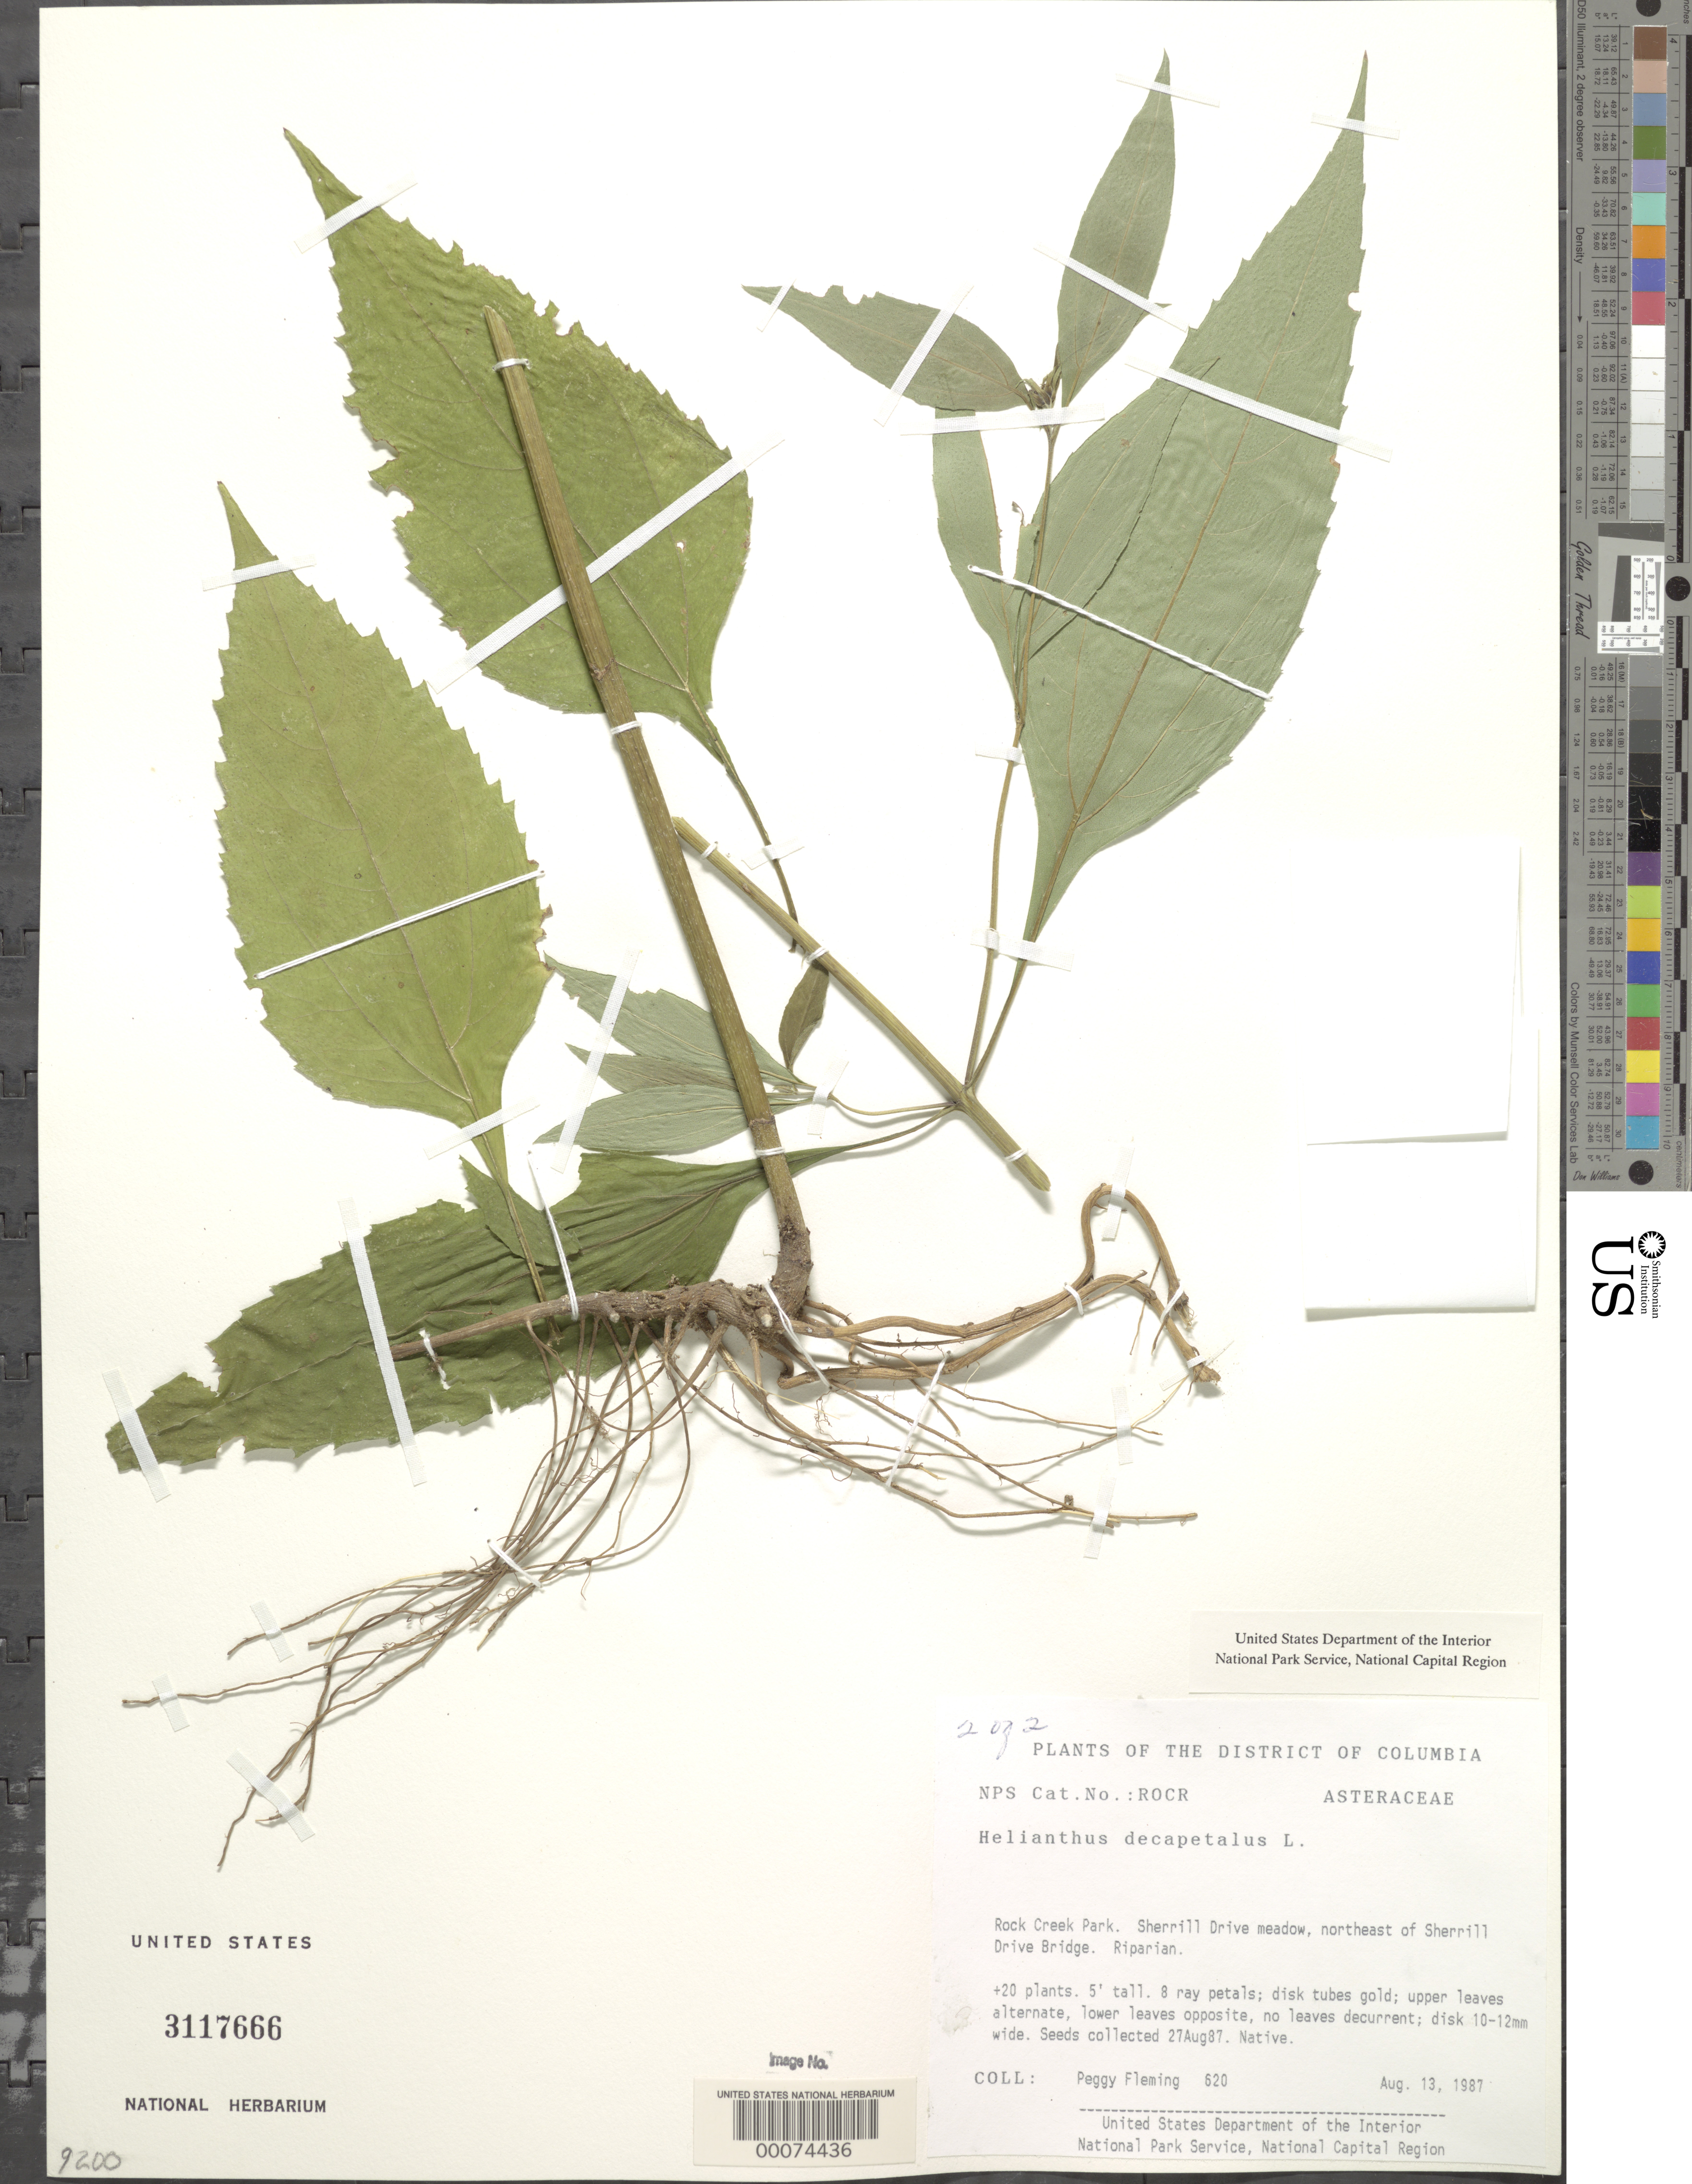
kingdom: Plantae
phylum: Tracheophyta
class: Magnoliopsida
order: Asterales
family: Asteraceae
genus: Helianthus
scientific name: Helianthus decapetalus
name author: L.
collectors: P. Fleming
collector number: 620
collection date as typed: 13 Aug 1987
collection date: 1987-08-13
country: United States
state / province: District of Columbia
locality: Rock Creek Park, Sherrill Drive Rock Creek Park & vicinity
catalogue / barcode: US 3117666